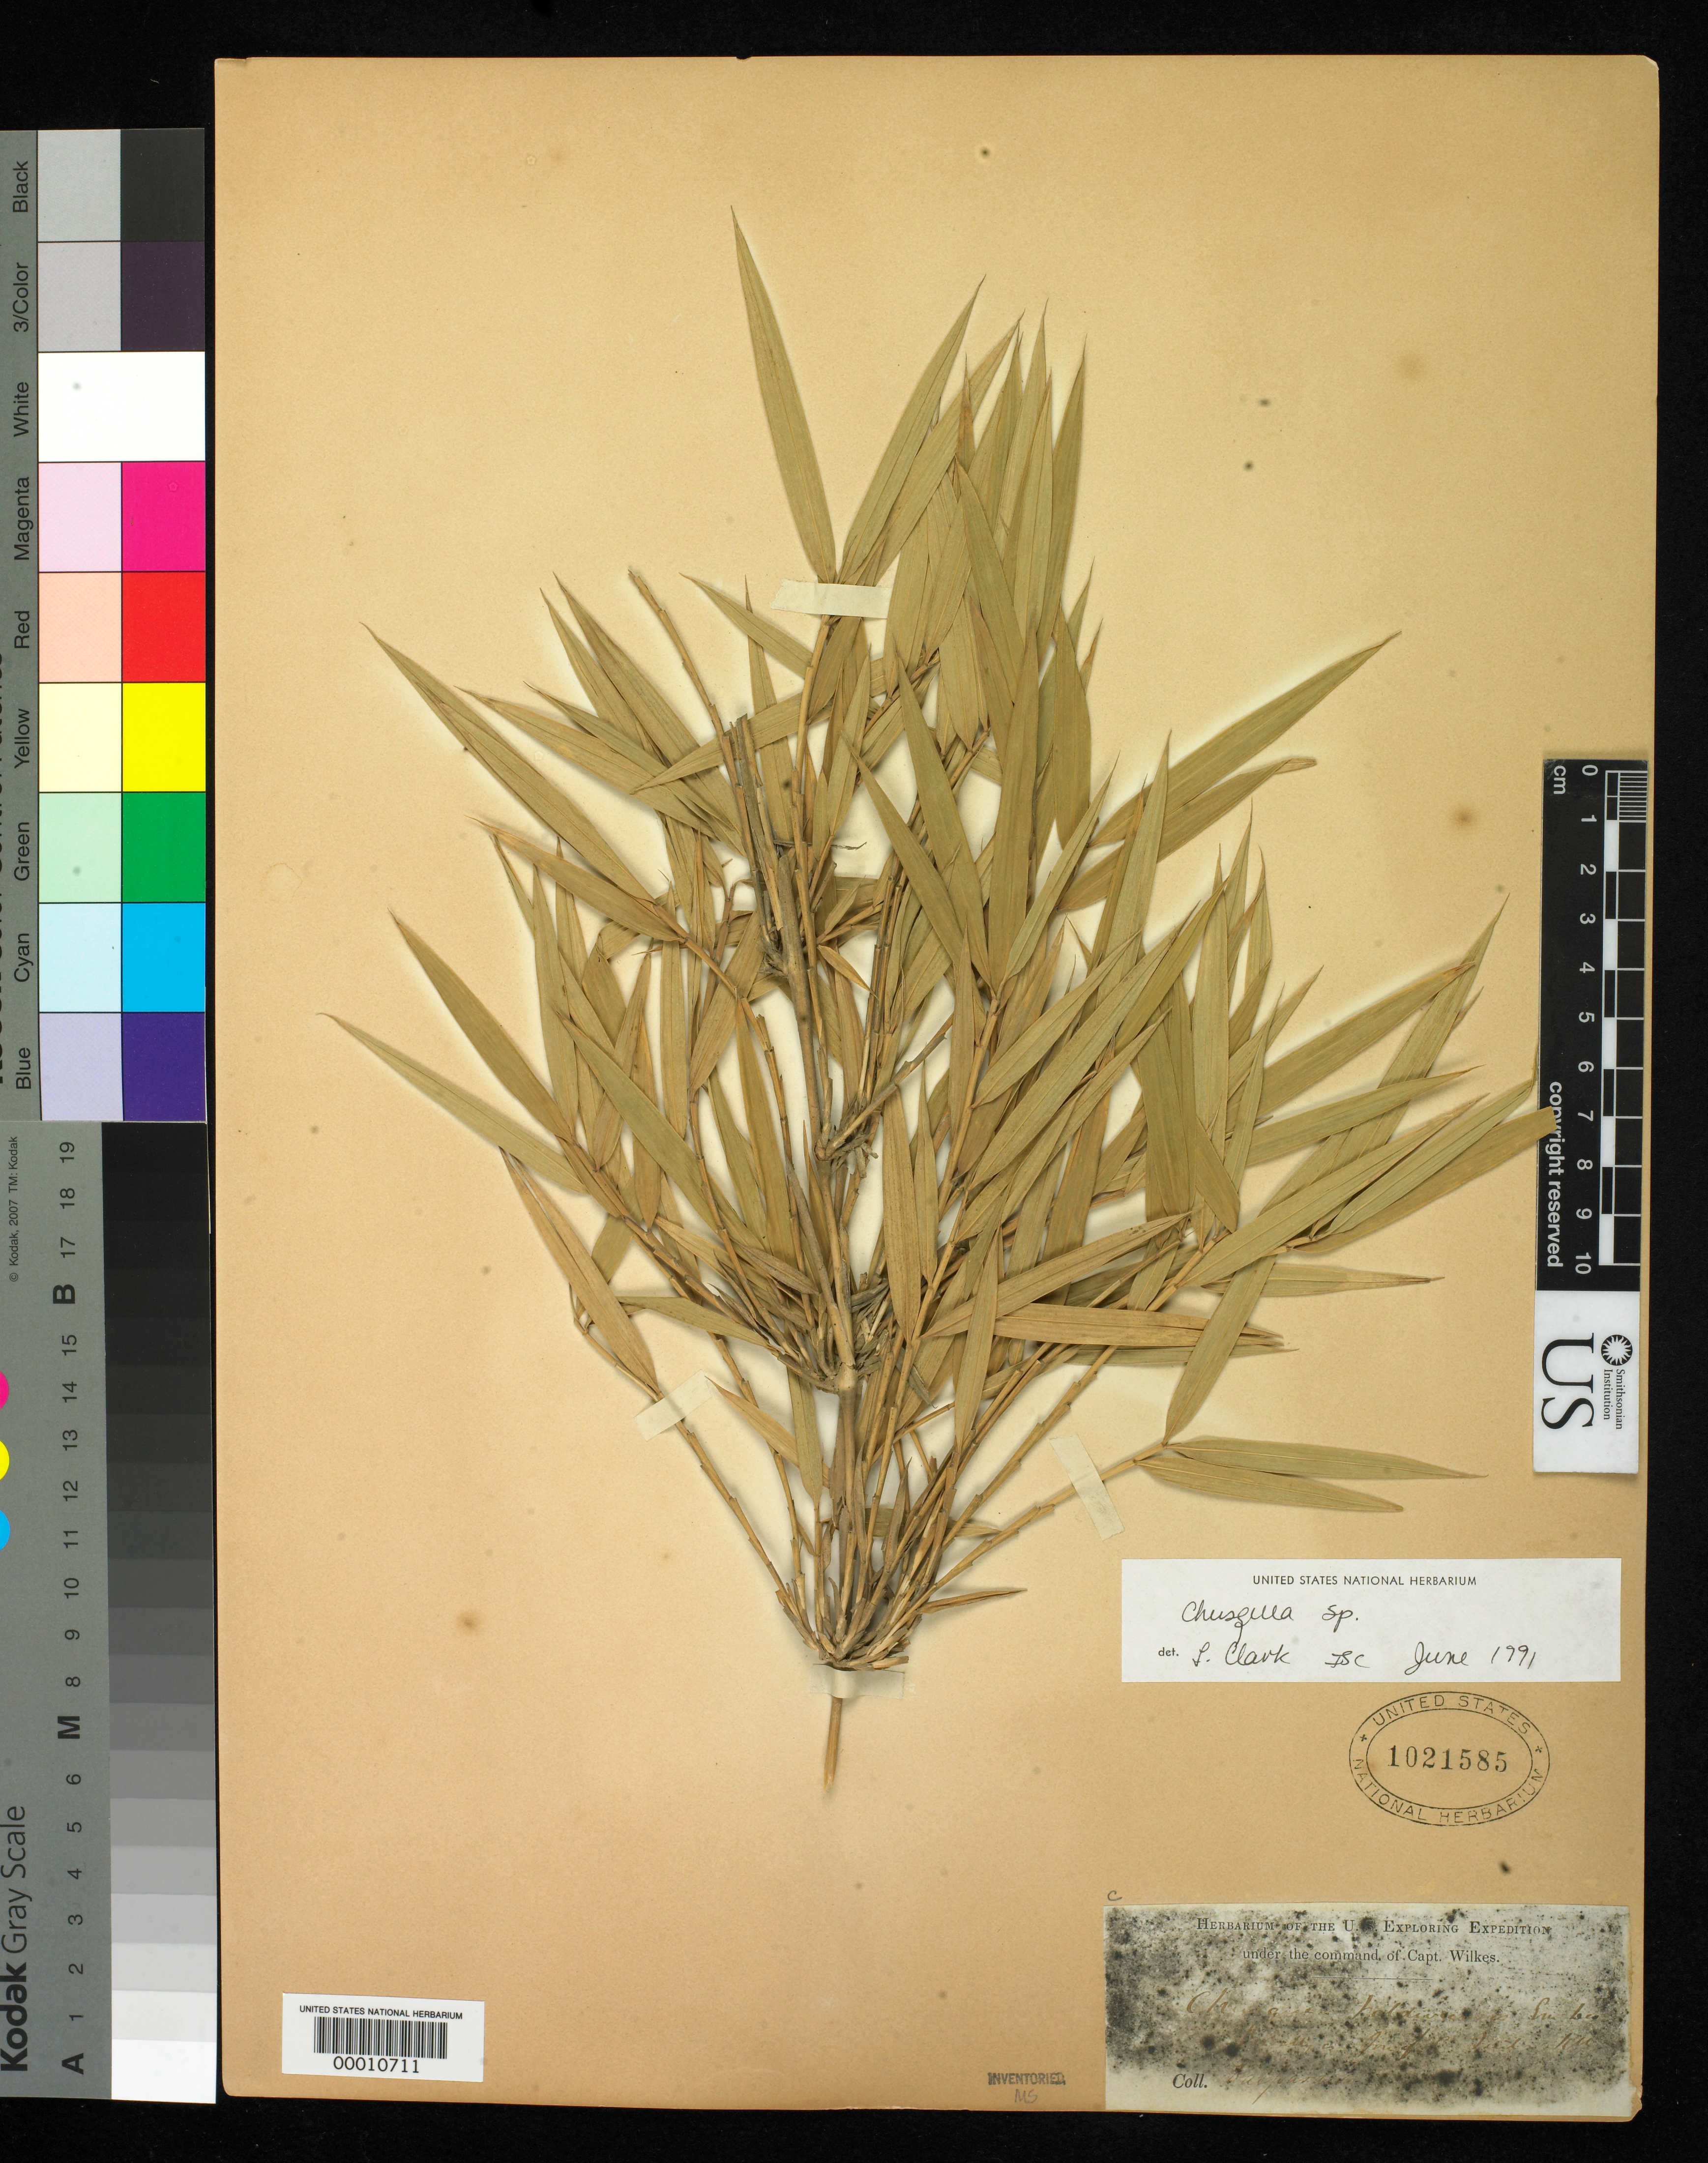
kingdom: Plantae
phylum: Tracheophyta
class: Liliopsida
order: Poales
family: Poaceae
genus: Chusquea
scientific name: Chusquea sp.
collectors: W. Weingart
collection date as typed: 09 Apr 1914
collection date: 1914-04-09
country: Germany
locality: Gorgenthal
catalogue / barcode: US 1021585